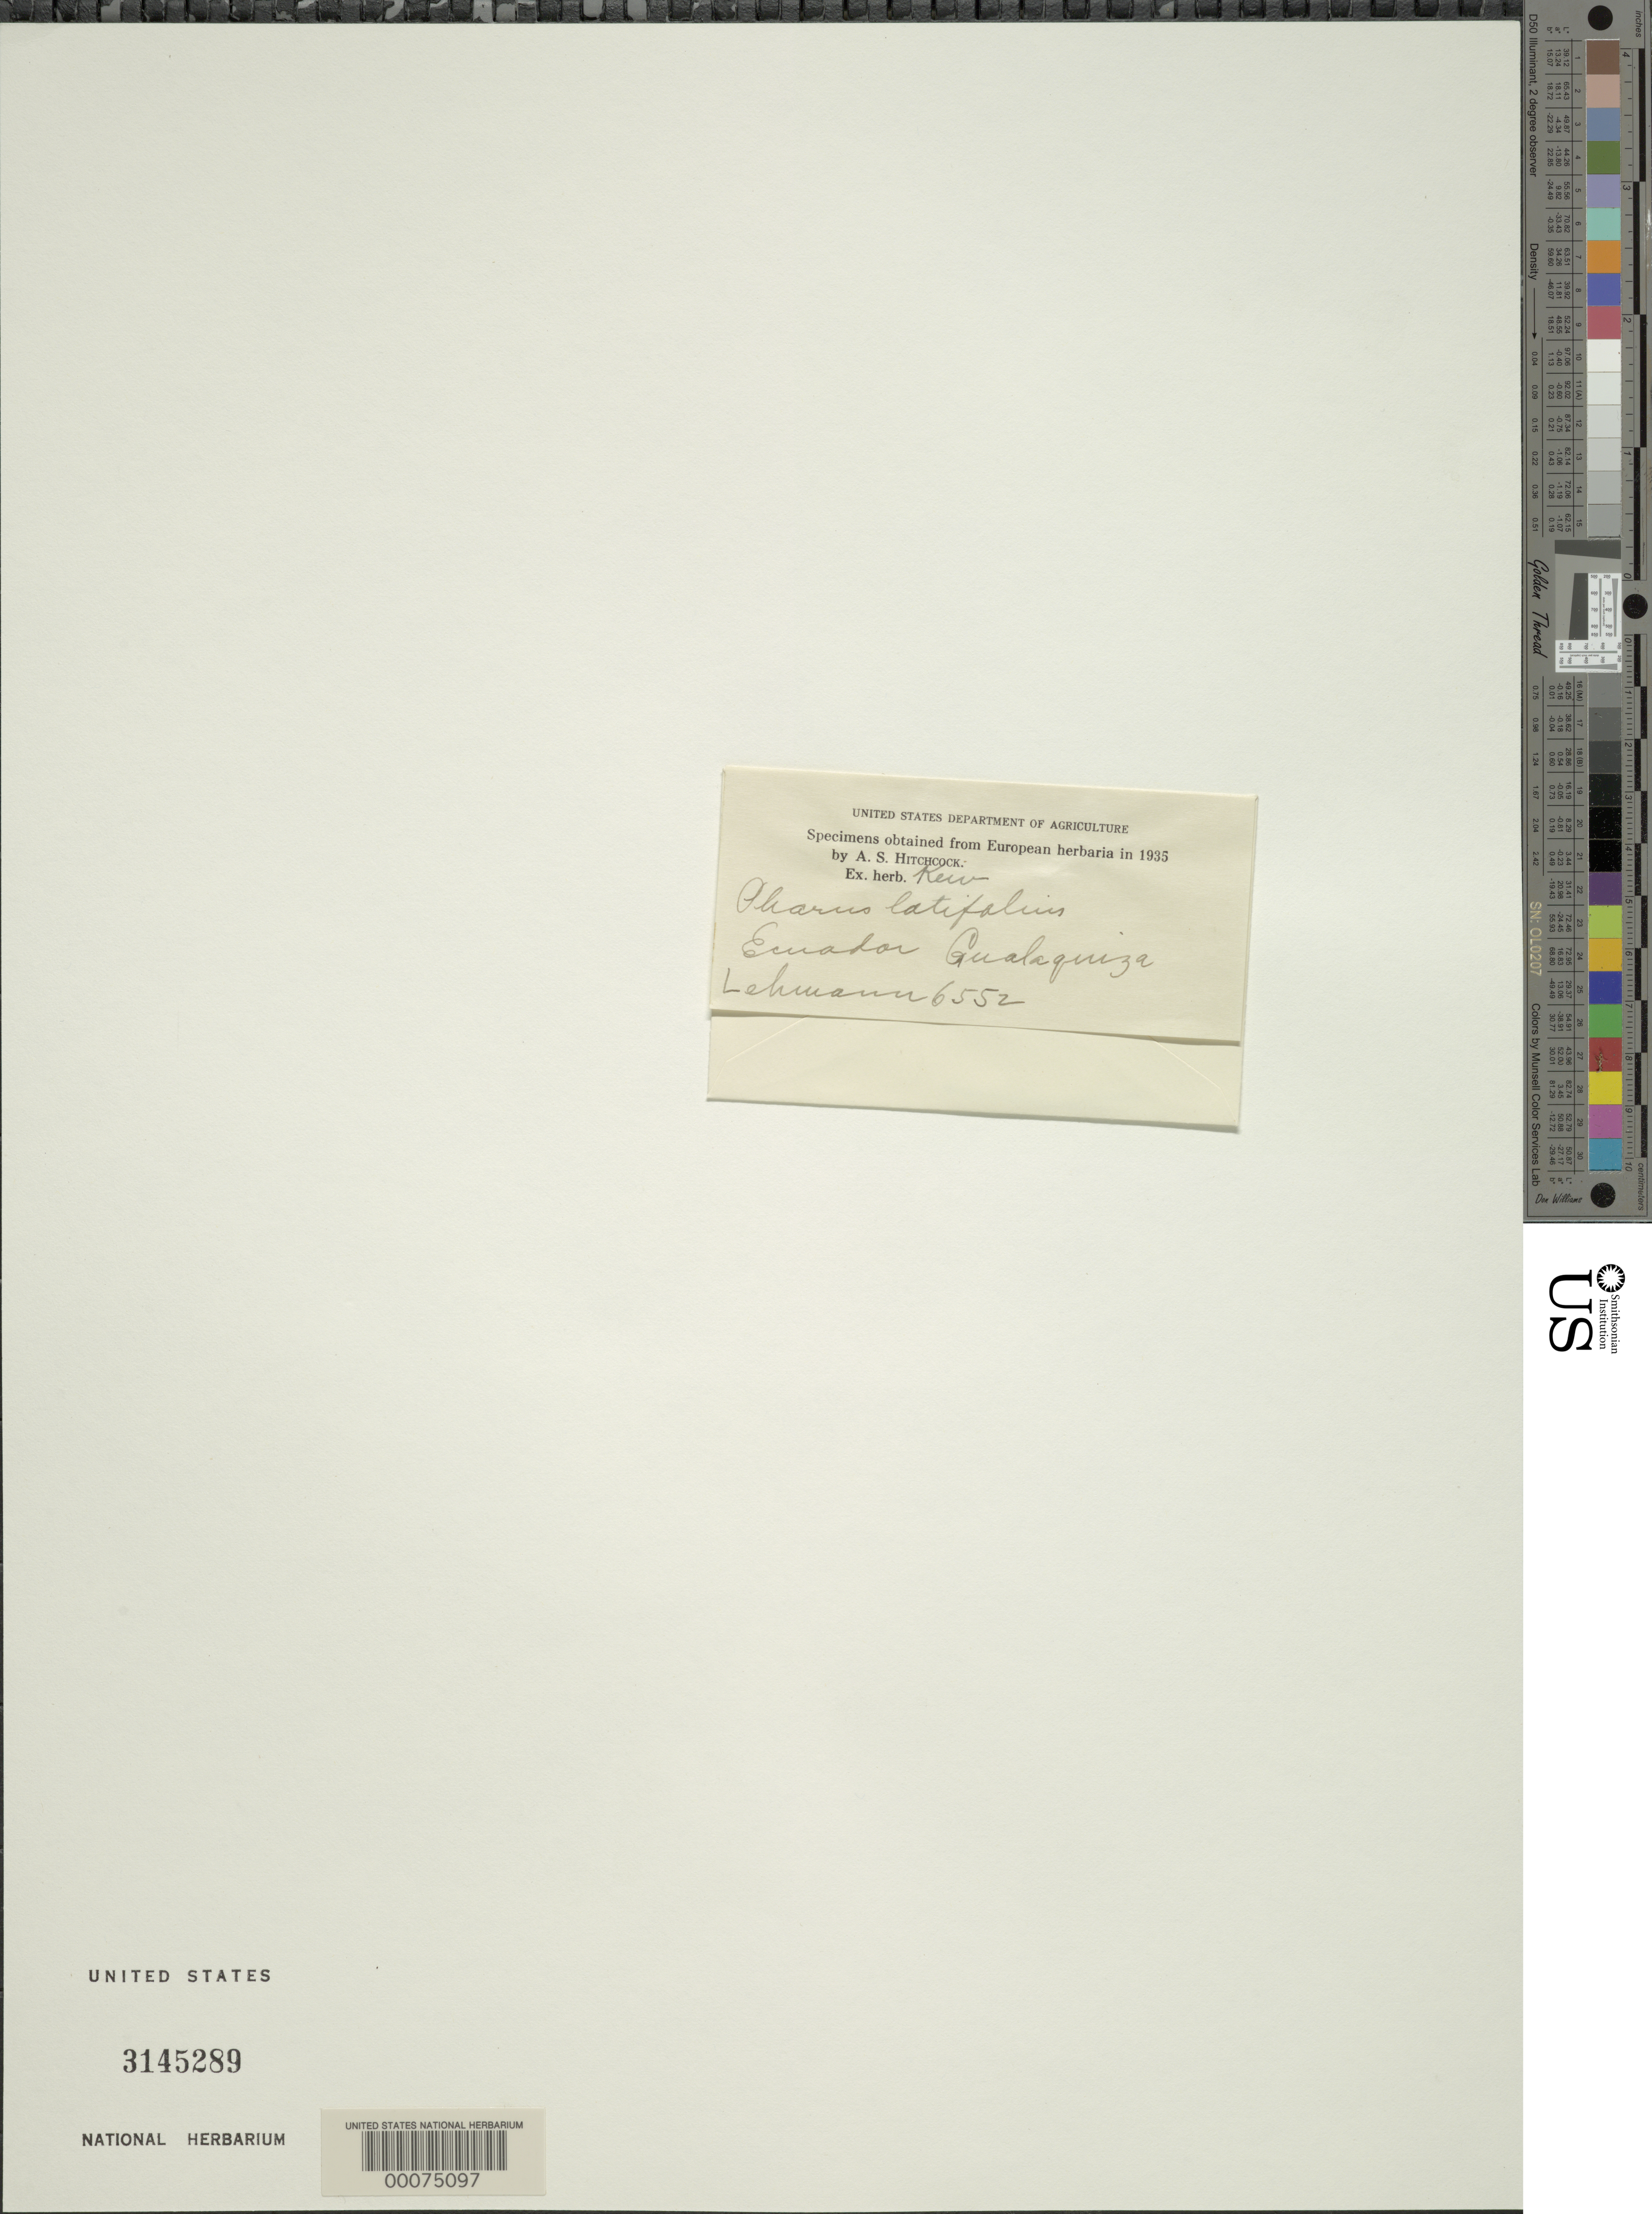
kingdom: Plantae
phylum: Tracheophyta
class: Liliopsida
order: Poales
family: Poaceae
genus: Pharus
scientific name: Pharus latifolius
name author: L.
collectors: F. M. Liebmann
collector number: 6552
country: Ecuador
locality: Gualaquiza, E of Cuenca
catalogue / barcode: US 3145289